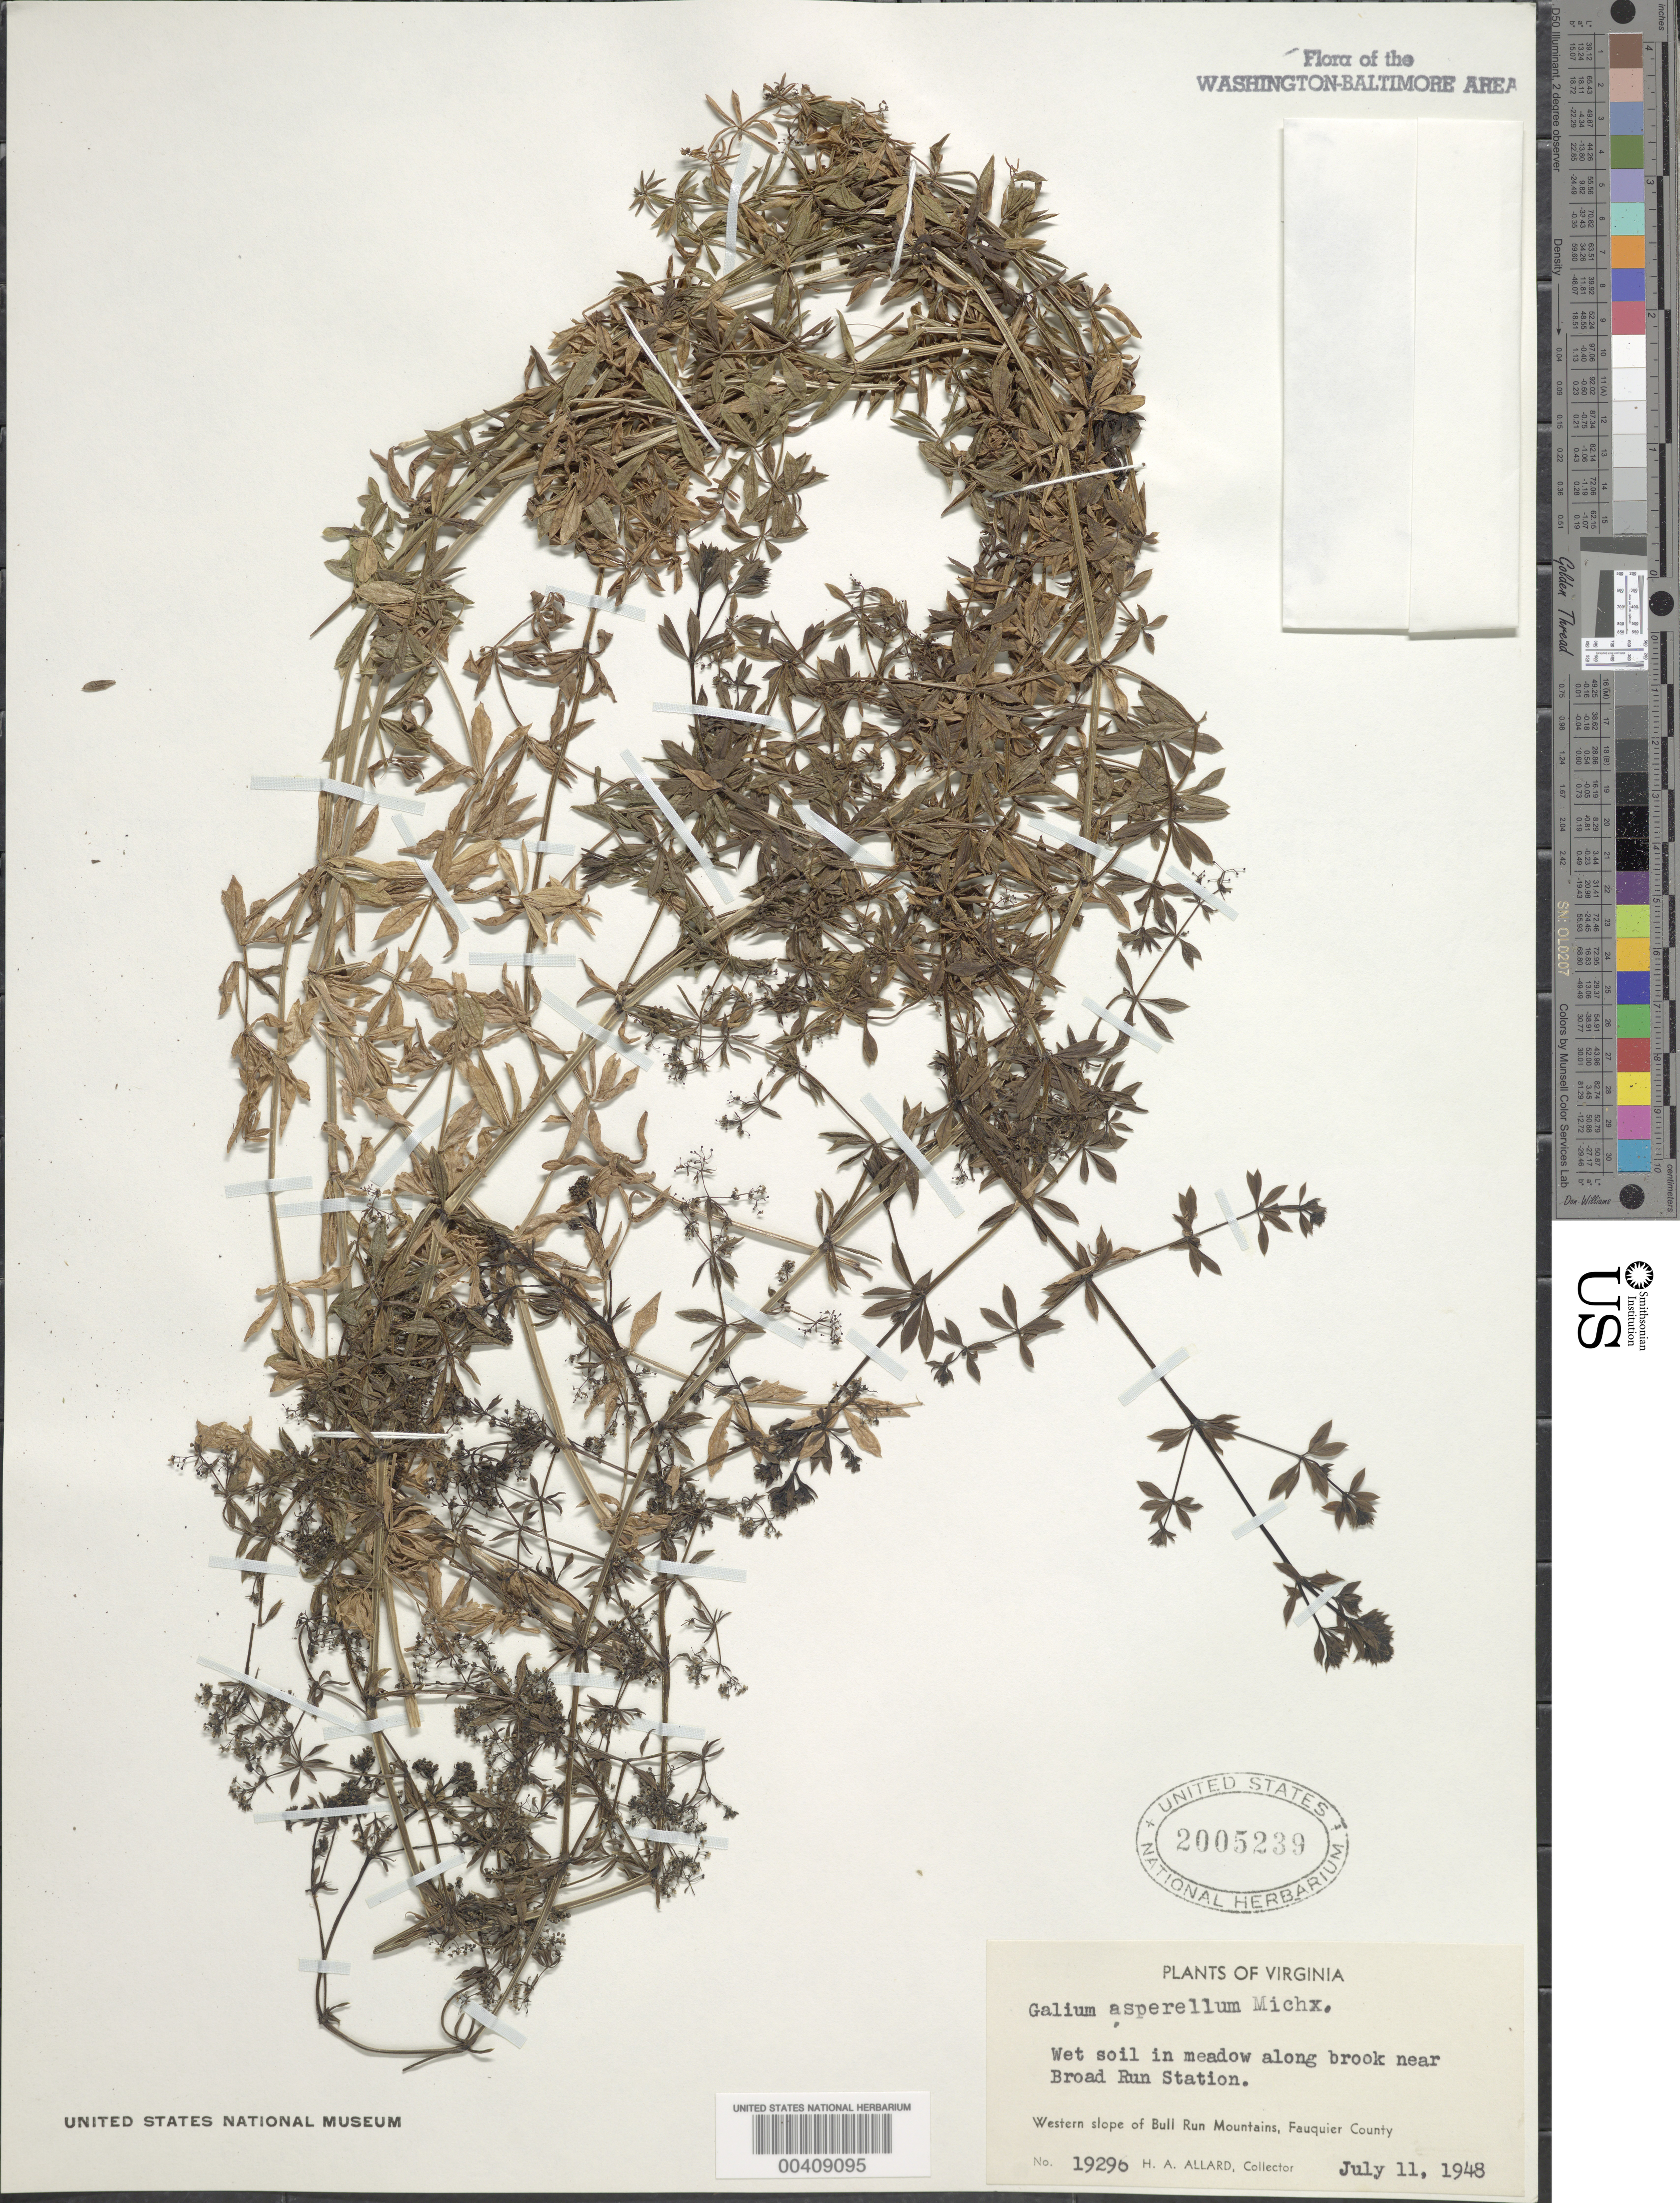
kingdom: Plantae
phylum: Tracheophyta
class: Magnoliopsida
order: Gentianales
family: Rubiaceae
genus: Galium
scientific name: Galium asprellum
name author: Michx.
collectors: H. A. Allard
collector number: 19296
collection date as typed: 11 Jul 1948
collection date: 1948-07-11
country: United States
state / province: Virginia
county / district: Fauquier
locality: Broad Run Station, west slope of Bull Run Mts.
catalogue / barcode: US 2005239